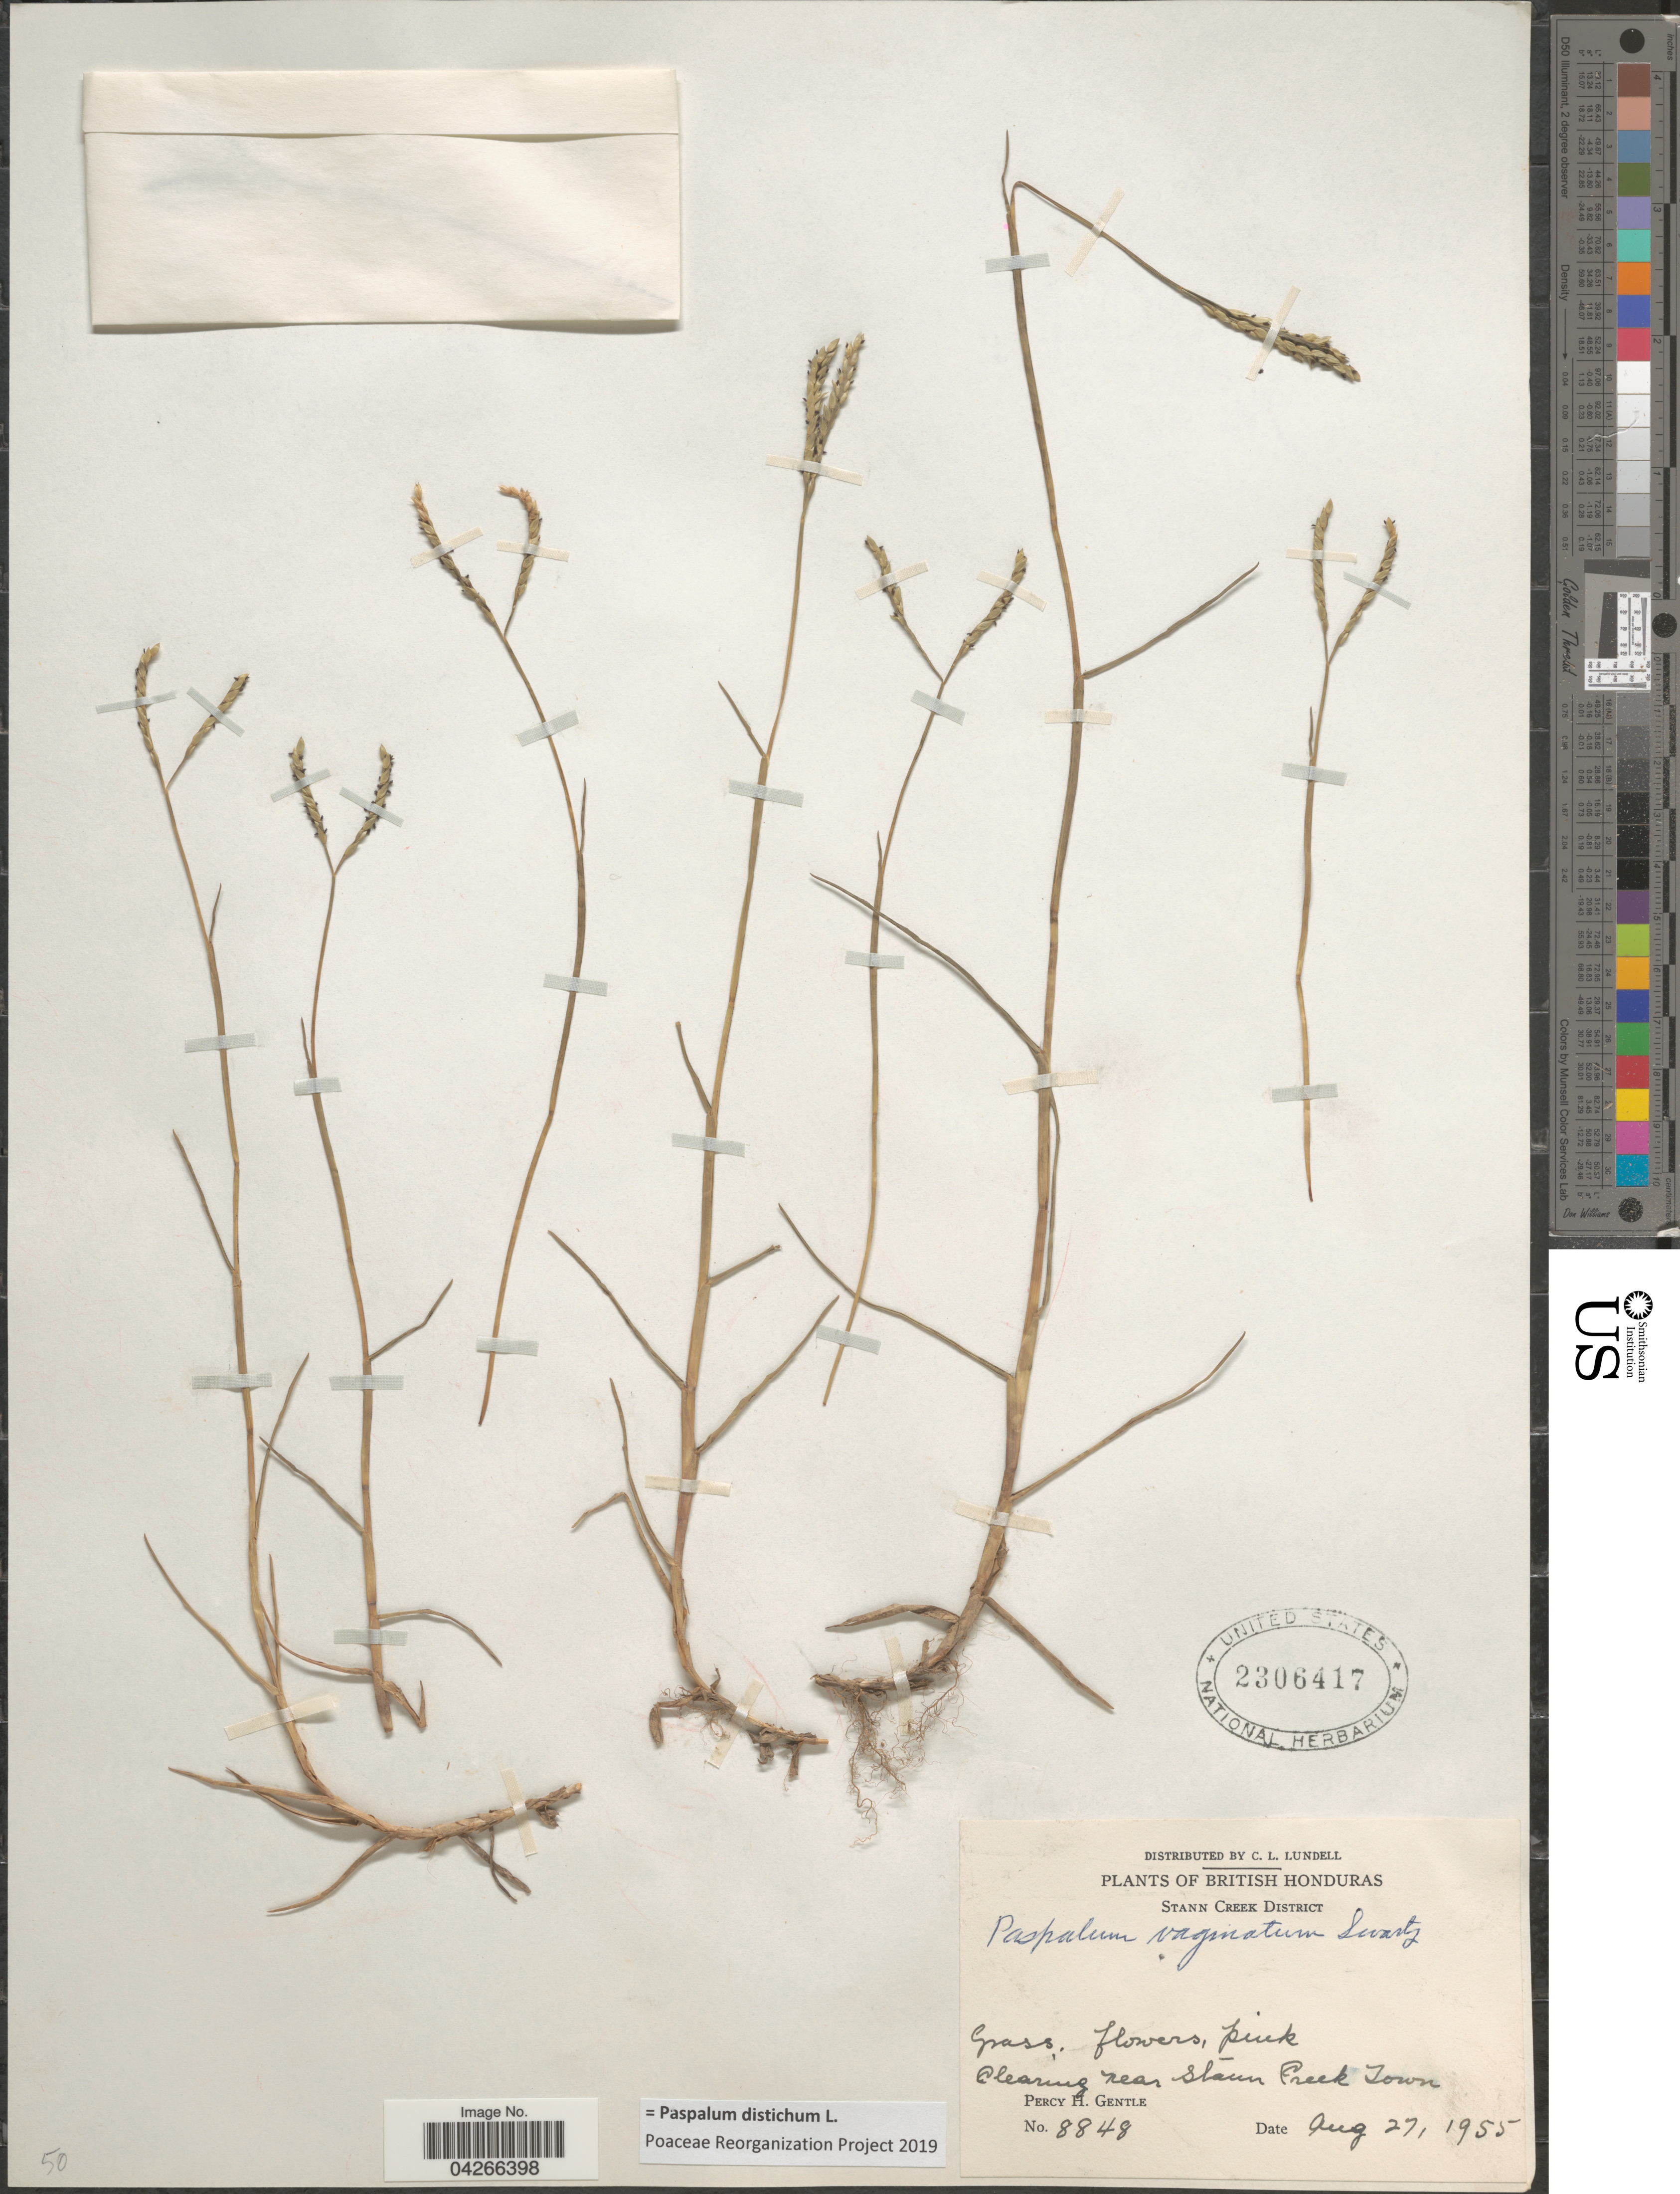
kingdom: Plantae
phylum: Tracheophyta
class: Liliopsida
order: Poales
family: Poaceae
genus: Paspalum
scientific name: Paspalum distichum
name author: L.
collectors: P. H. Gentle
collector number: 8848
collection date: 1955-08-27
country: Belize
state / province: Stann Creek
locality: British Honduras. Stann Creek District. Clearing near Stann Creek Town.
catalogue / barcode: US 2306417